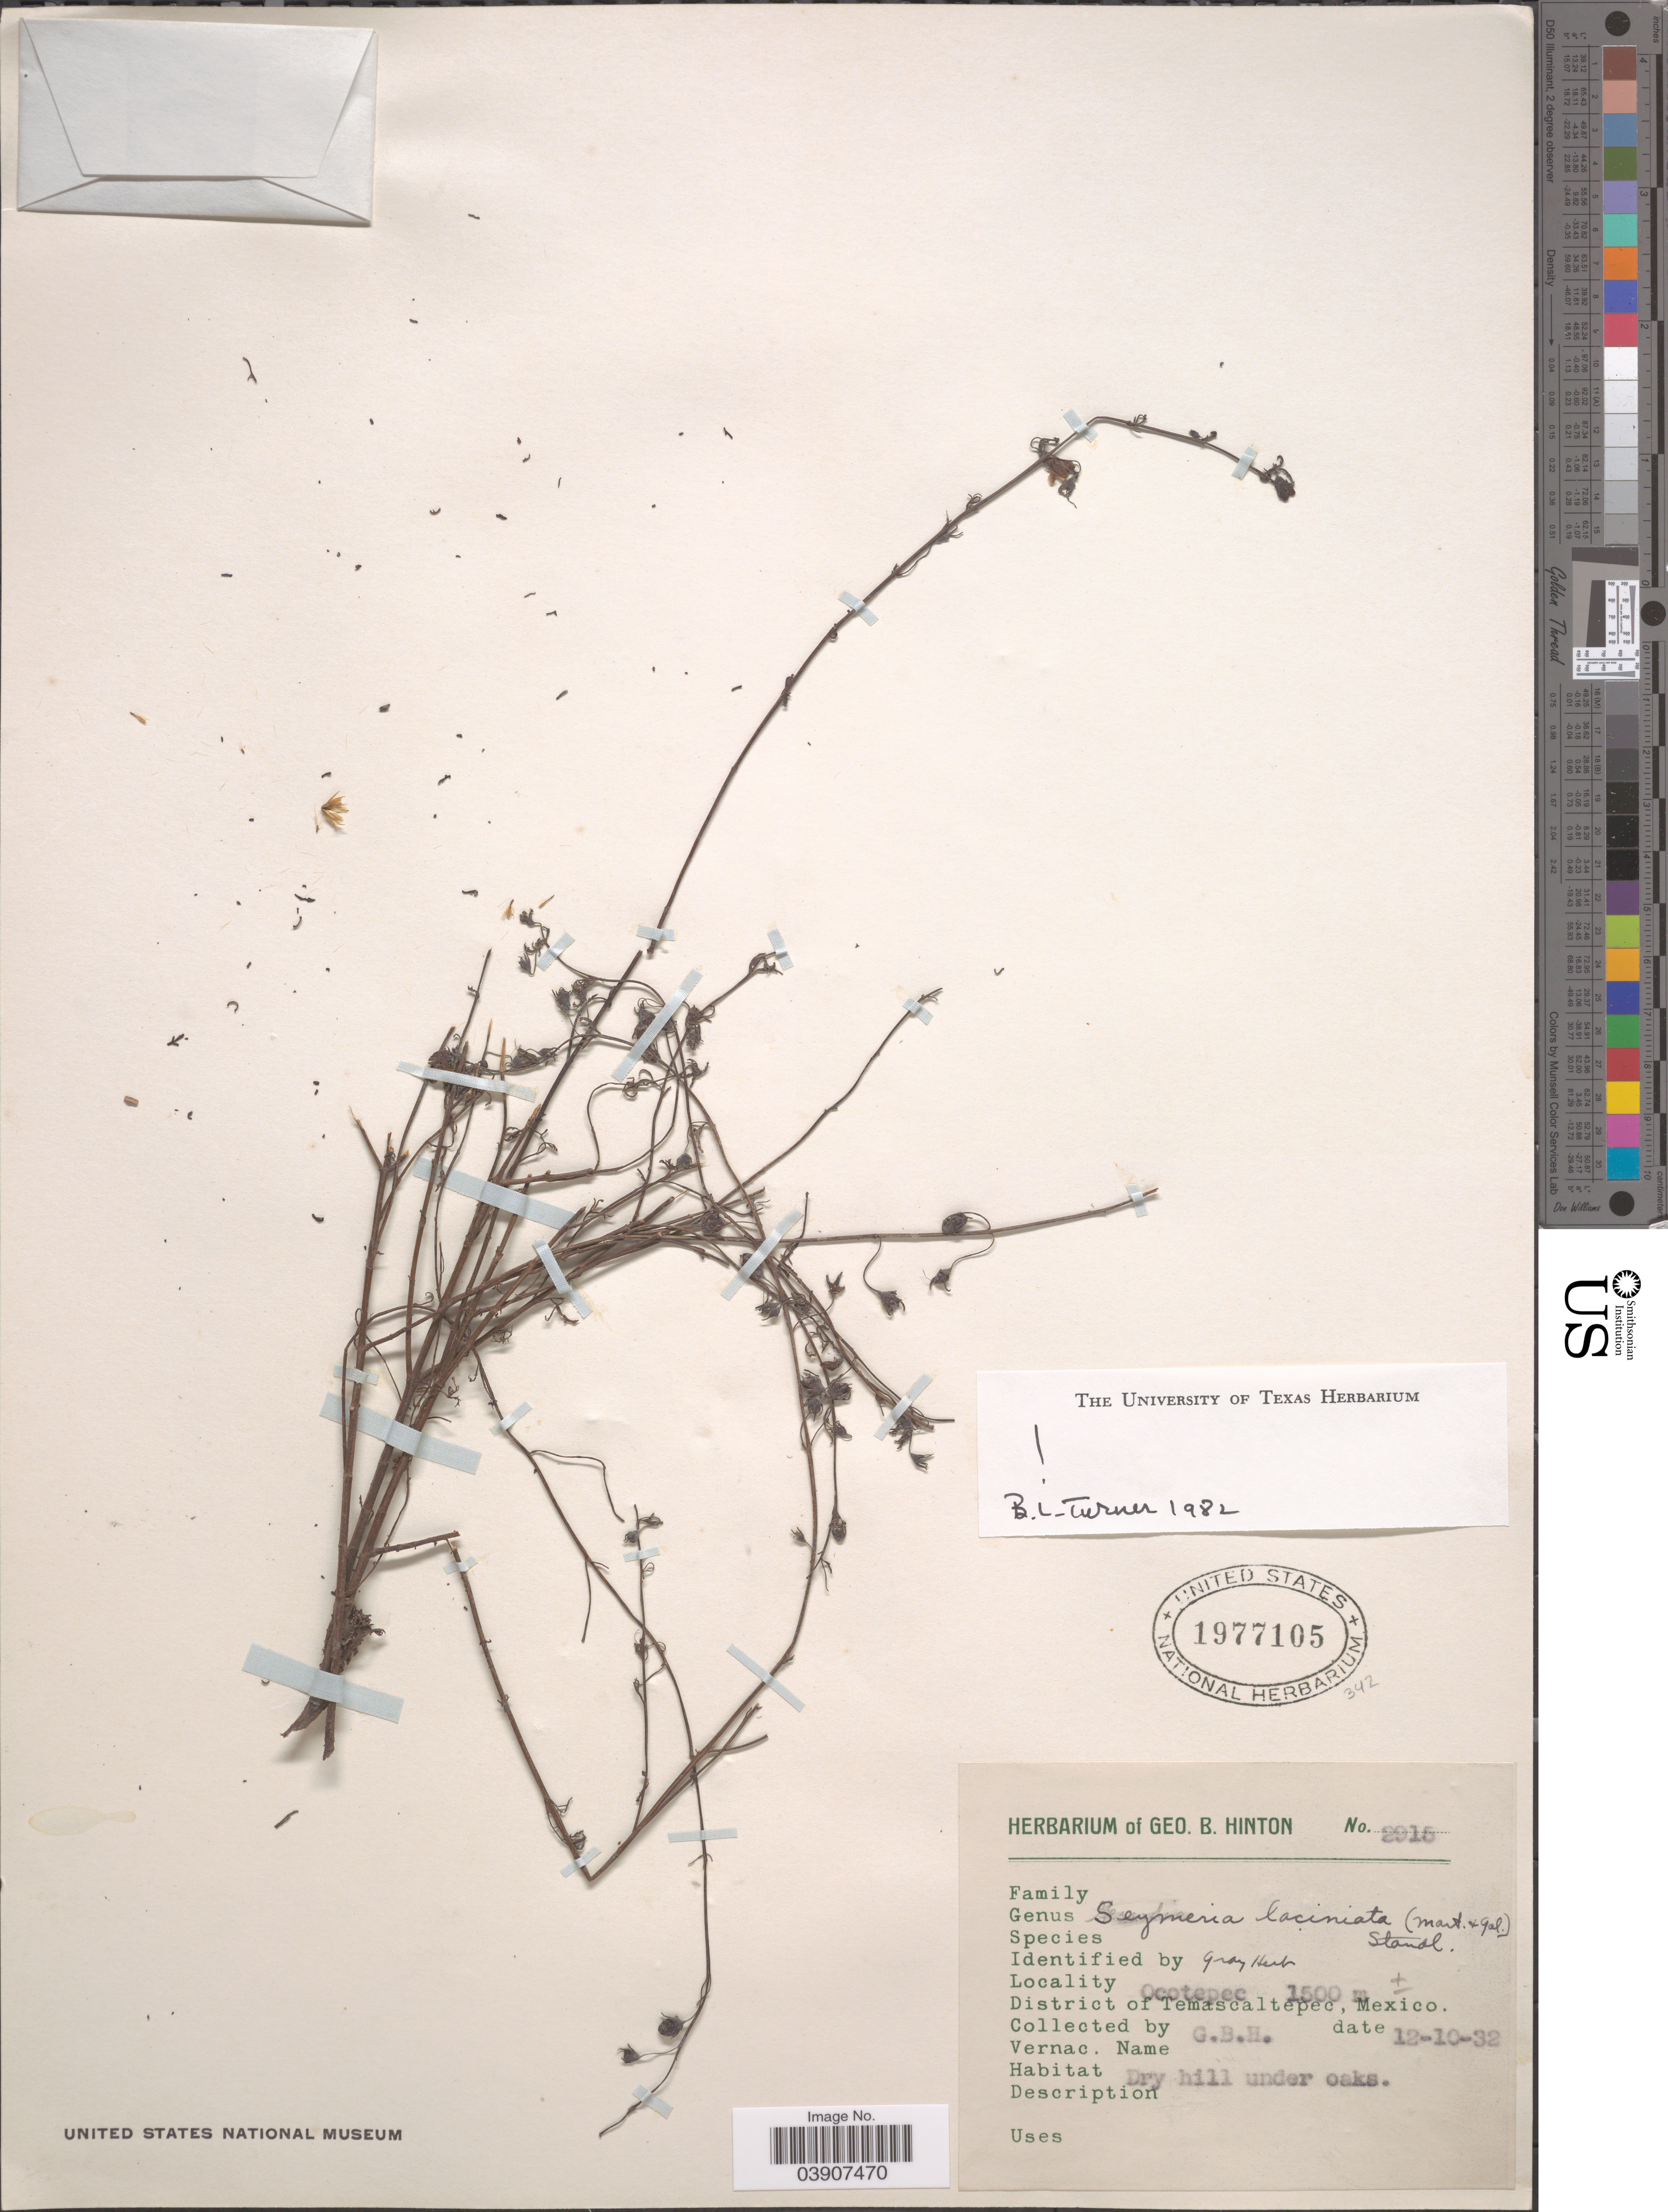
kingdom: Plantae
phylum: Tracheophyta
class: Magnoliopsida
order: Lamiales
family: Orobanchaceae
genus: Seymeria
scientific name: Seymeria laciniata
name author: (M. Martens & Galeotti) Standl.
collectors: G. B. Hinton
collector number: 2915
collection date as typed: Transcribed d/m/y: 12/10/32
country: Mexico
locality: Ocotepec, District of Temascaltepec.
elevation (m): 1500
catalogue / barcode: US 1977105